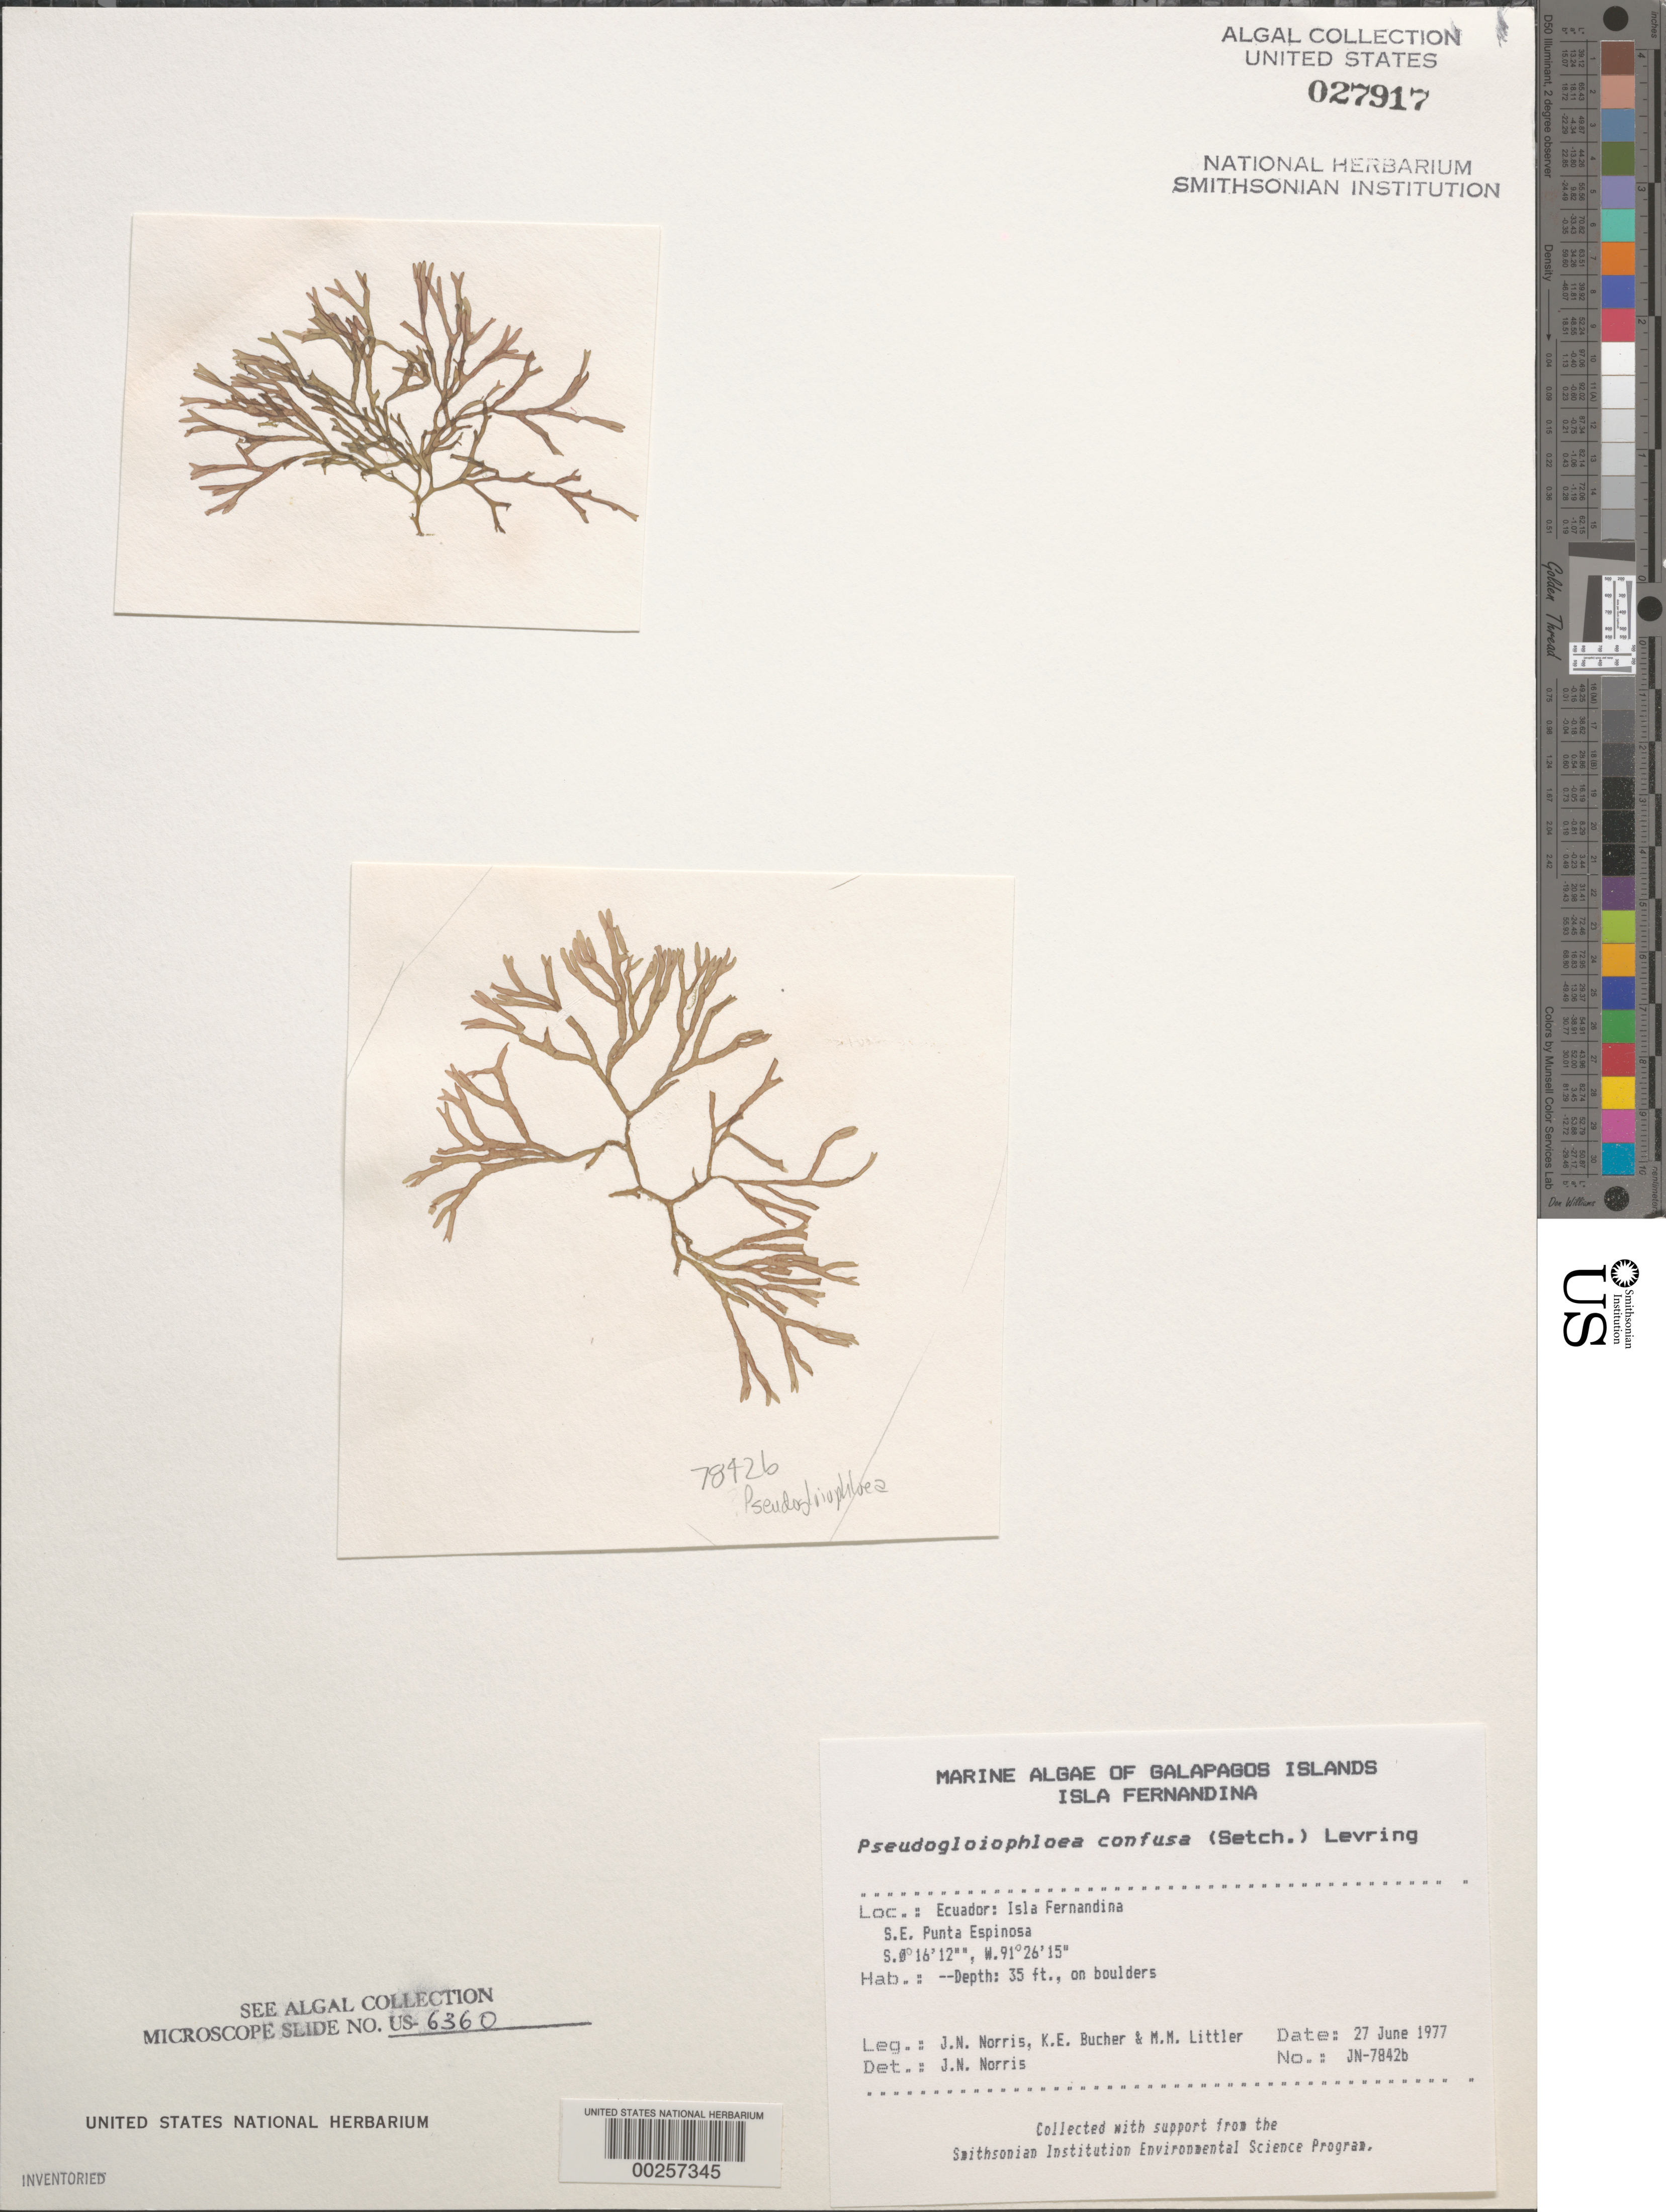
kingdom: Plantae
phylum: Rhodophyta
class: Florideophyceae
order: Nemaliales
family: Scinaiaceae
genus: Scinaia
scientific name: Scinaia confusa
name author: (Setch.) Huisman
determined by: Algae name updating Project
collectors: J. N. Norris, K. E. Bucher & M. M. Littler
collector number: JN-7842b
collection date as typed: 27 Jun 1977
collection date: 1977-06-27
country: Ecuador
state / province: Colón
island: Fernandina [Narborough]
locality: Punta Espinosa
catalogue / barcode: US 27917